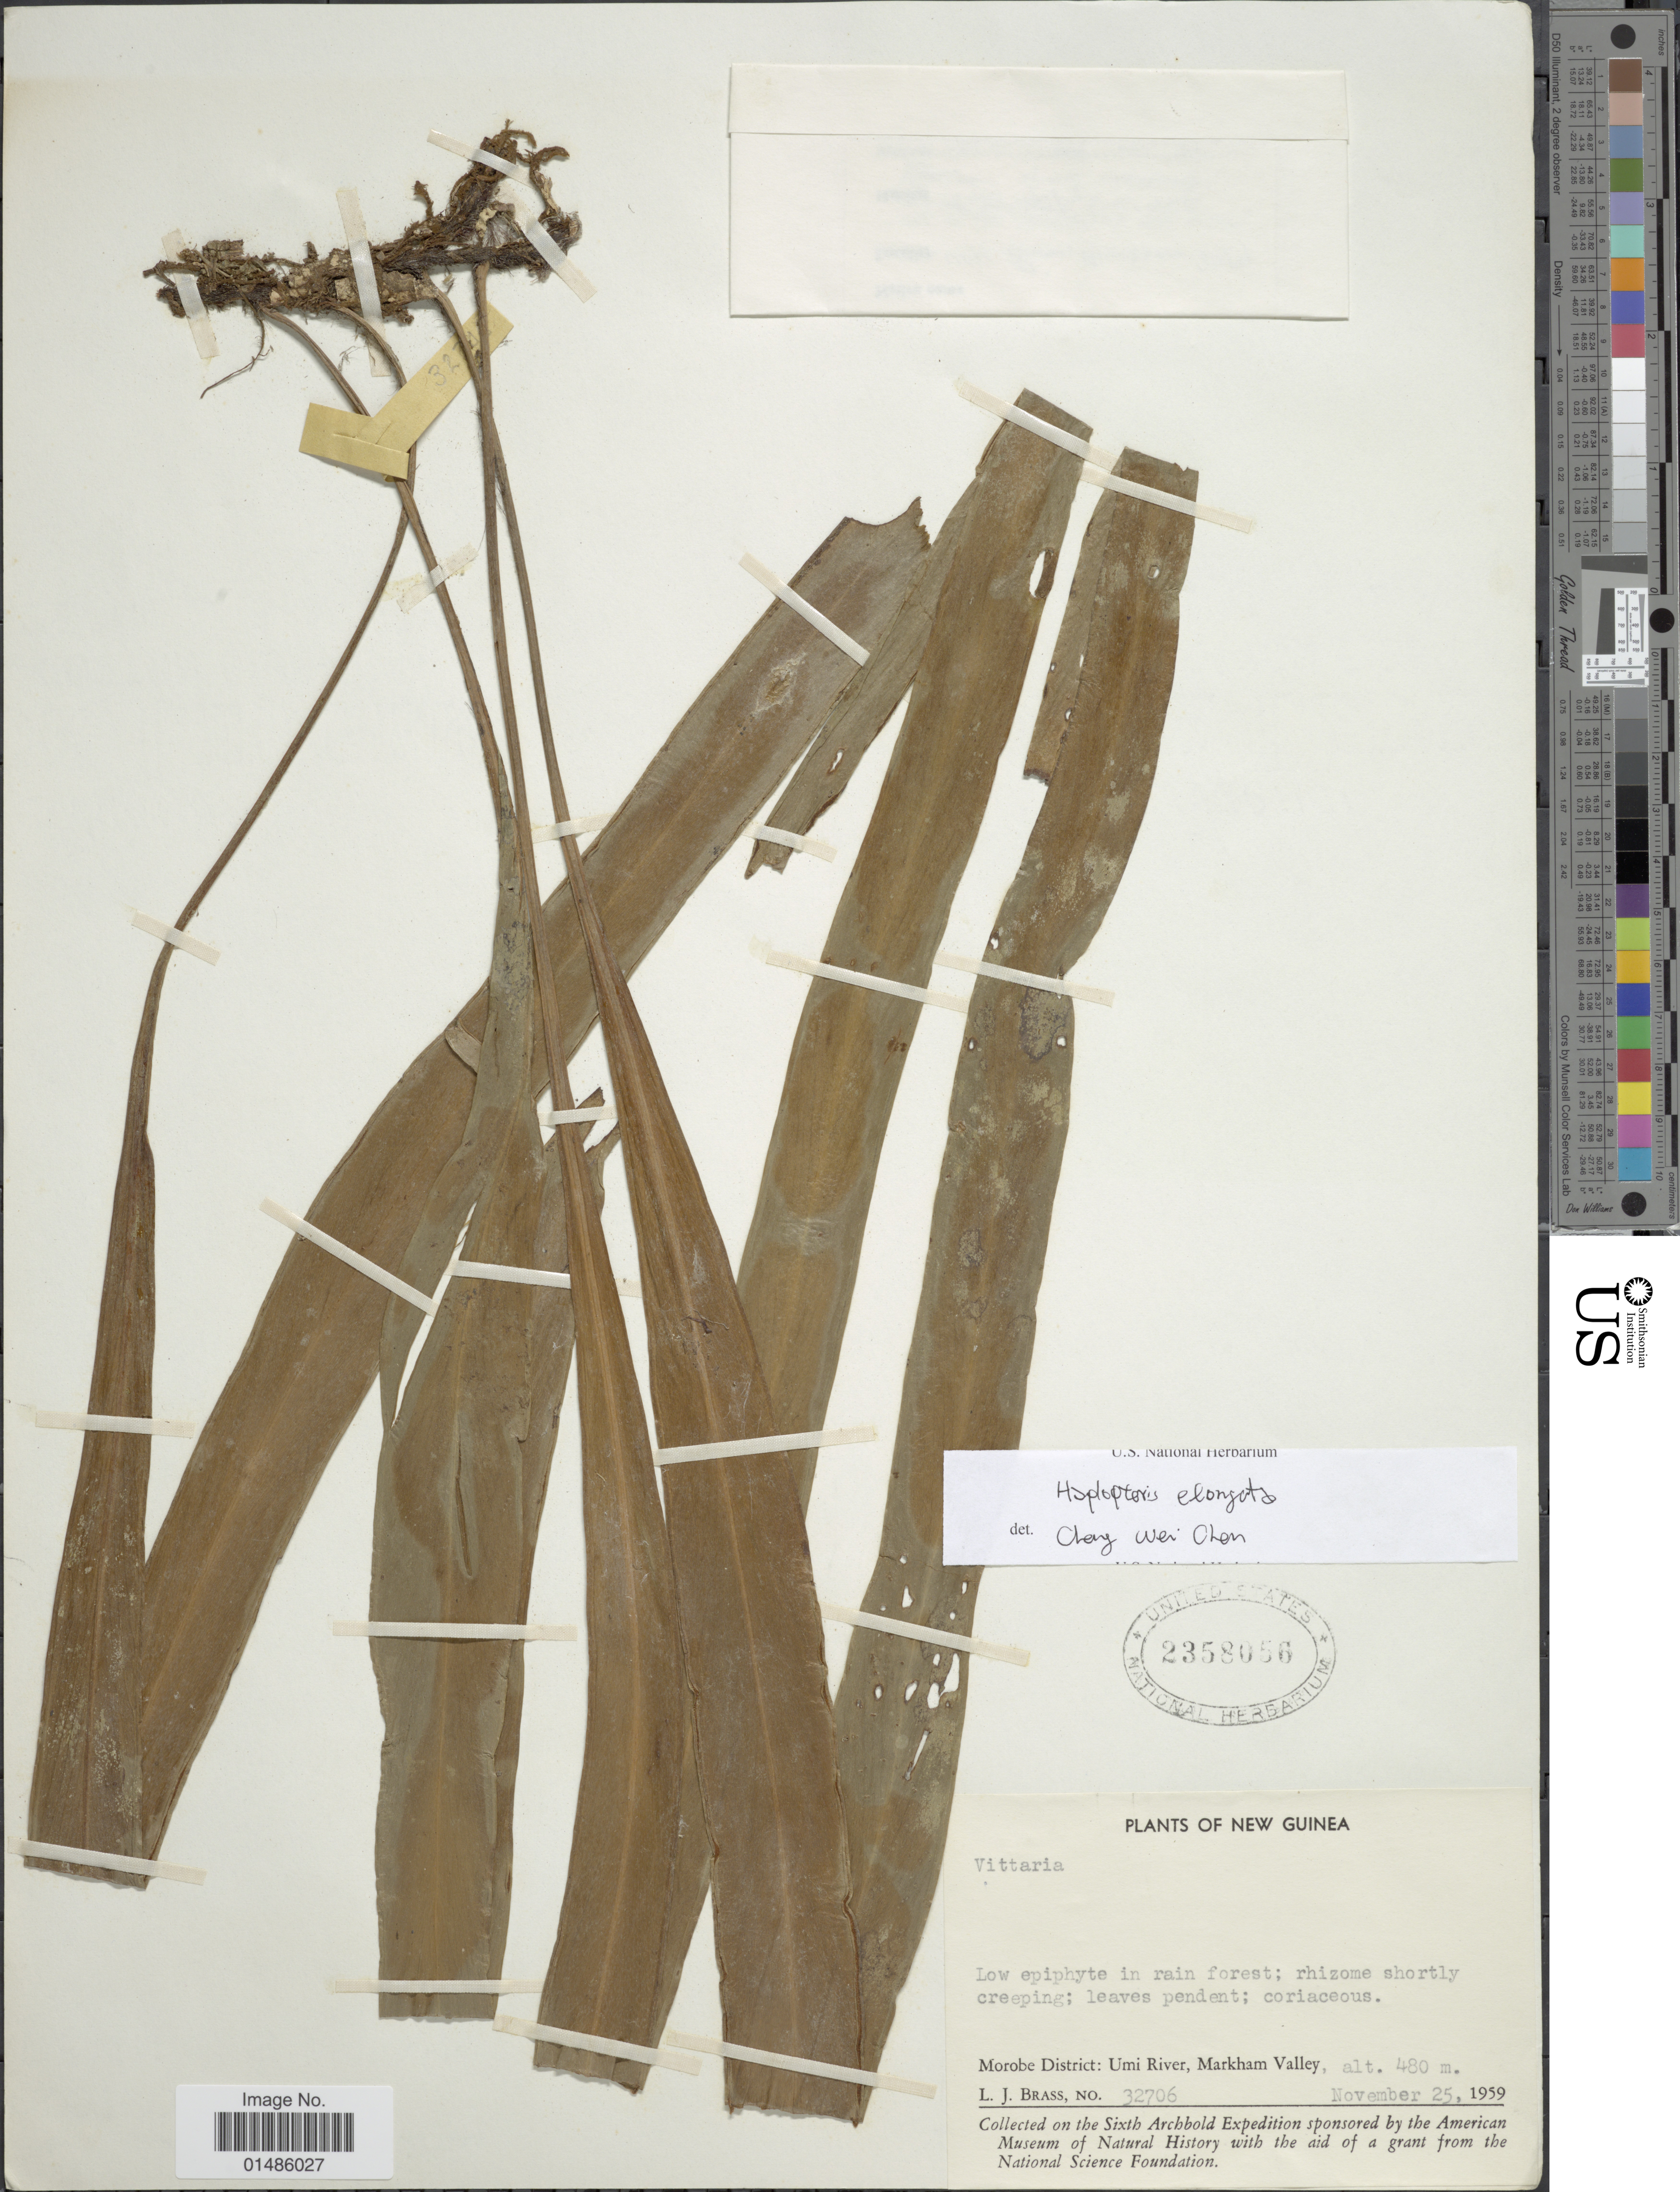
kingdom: Plantae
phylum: Tracheophyta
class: Polypodiopsida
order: Polypodiales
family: Pteridaceae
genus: Haplopteris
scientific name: Haplopteris elongata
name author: (Sw.) Crane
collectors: L. J. Brass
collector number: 32706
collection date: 1959-11-25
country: Papua New Guinea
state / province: Morobe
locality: New Guinea. Umi River, Markham Valley.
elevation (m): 480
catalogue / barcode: US 2358056